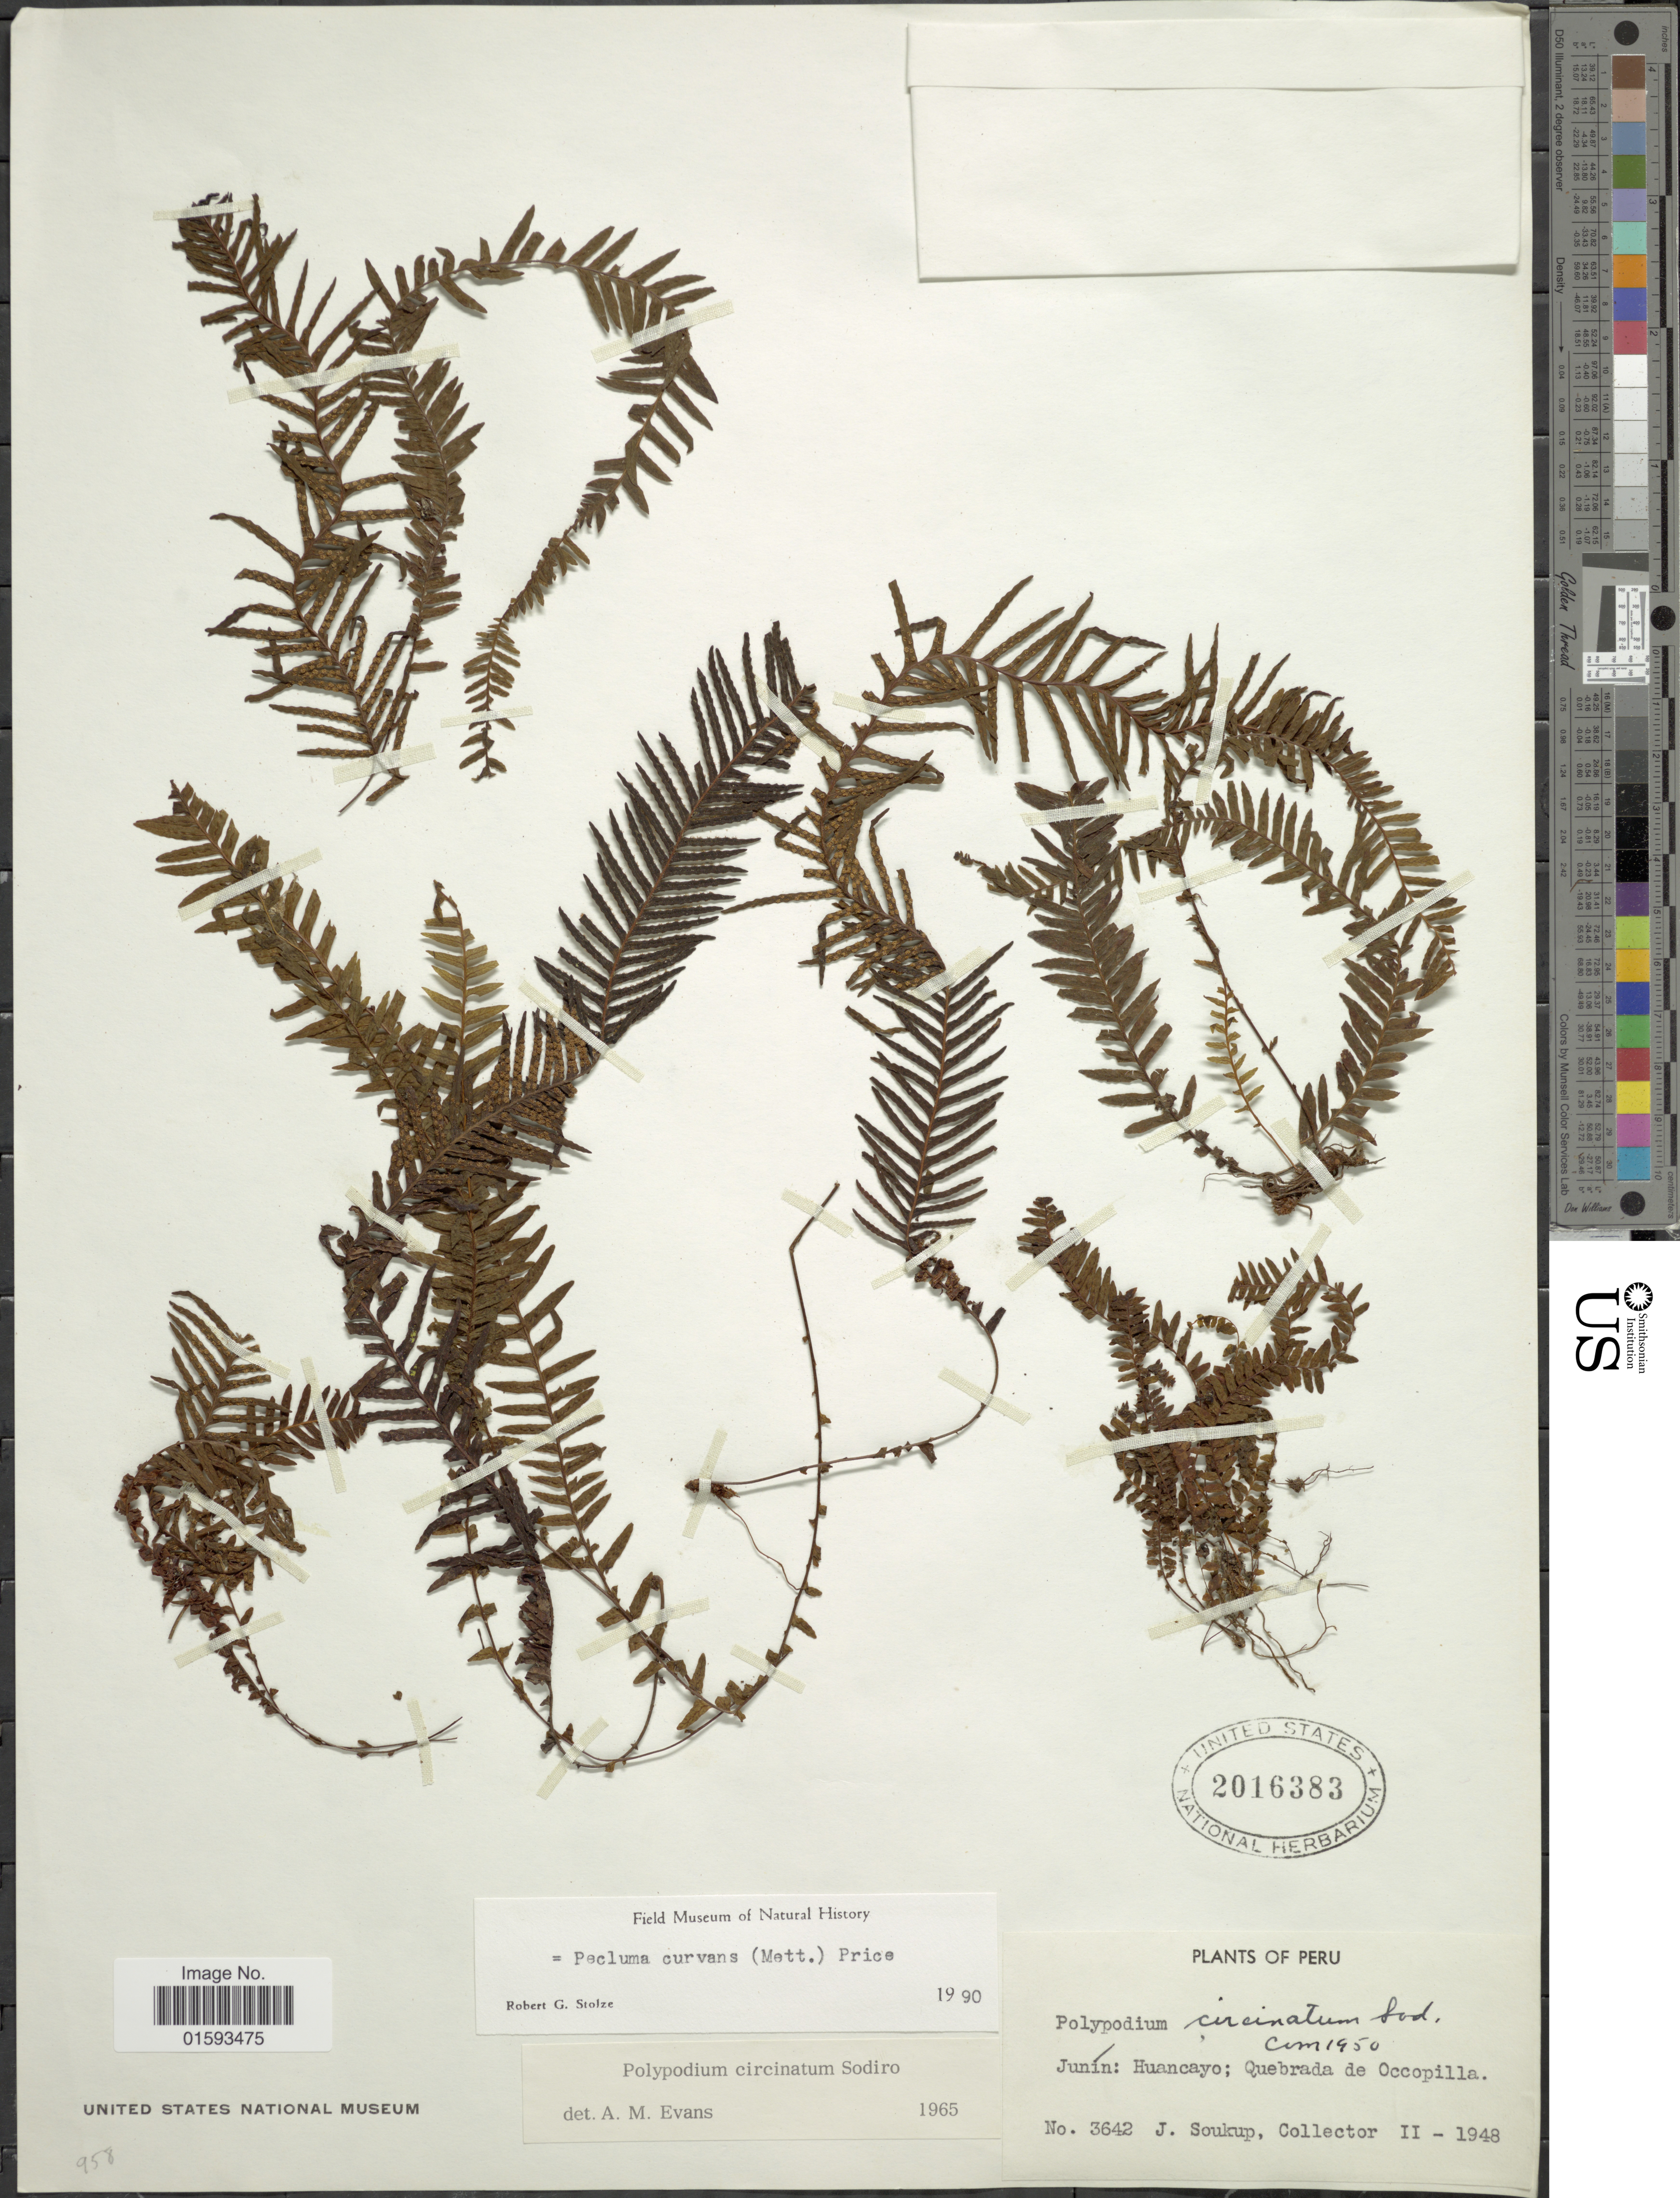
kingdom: Plantae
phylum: Tracheophyta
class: Polypodiopsida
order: Polypodiales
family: Polypodiaceae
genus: Pecluma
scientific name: Pecluma curvans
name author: (Mett.) Price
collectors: J. Soukup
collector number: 3642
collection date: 1948-02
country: Peru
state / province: Junín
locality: Huancayo: Quebrada de Occopilla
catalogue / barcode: US 2016383